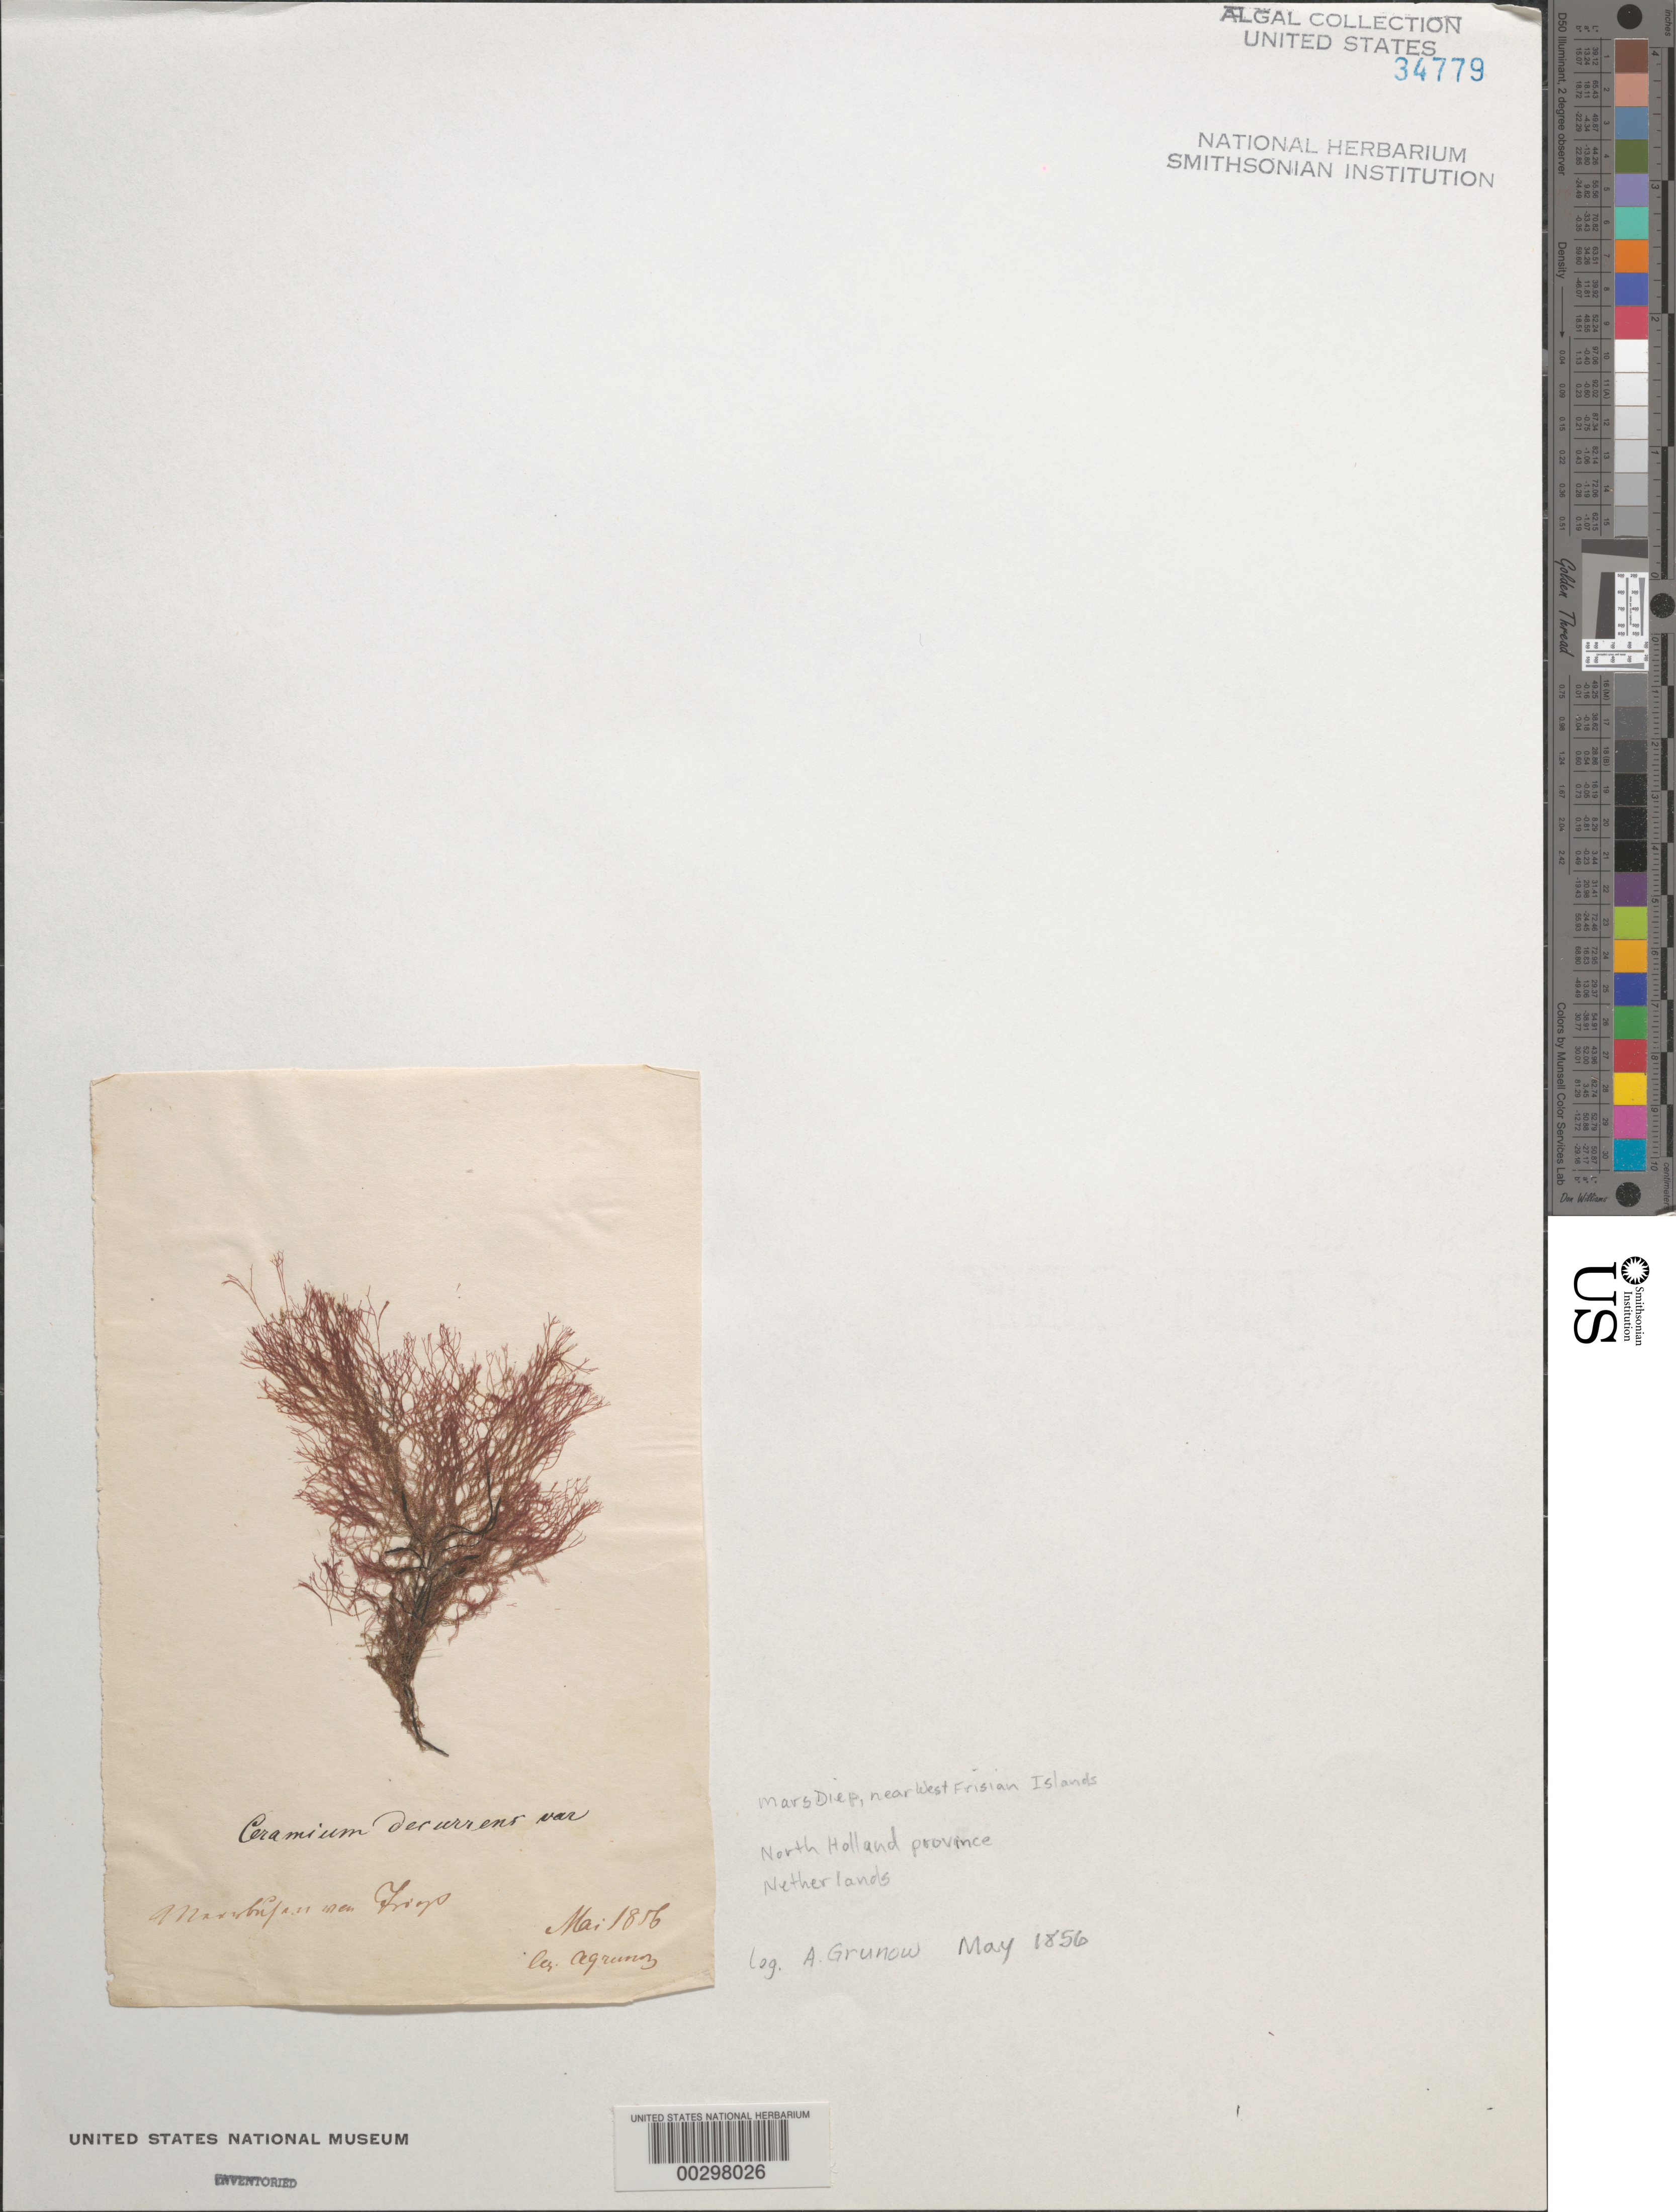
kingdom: Plantae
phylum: Rhodophyta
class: Florideophyceae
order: Ceramiales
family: Ceramiaceae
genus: Ceramium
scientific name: Ceramium circinatum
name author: (Kütz.) J. Agardh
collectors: A. Grunow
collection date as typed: May 1856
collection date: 1856-05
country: Netherlands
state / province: Noord Holland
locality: Mars diep near west frisian islands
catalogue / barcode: US 34779